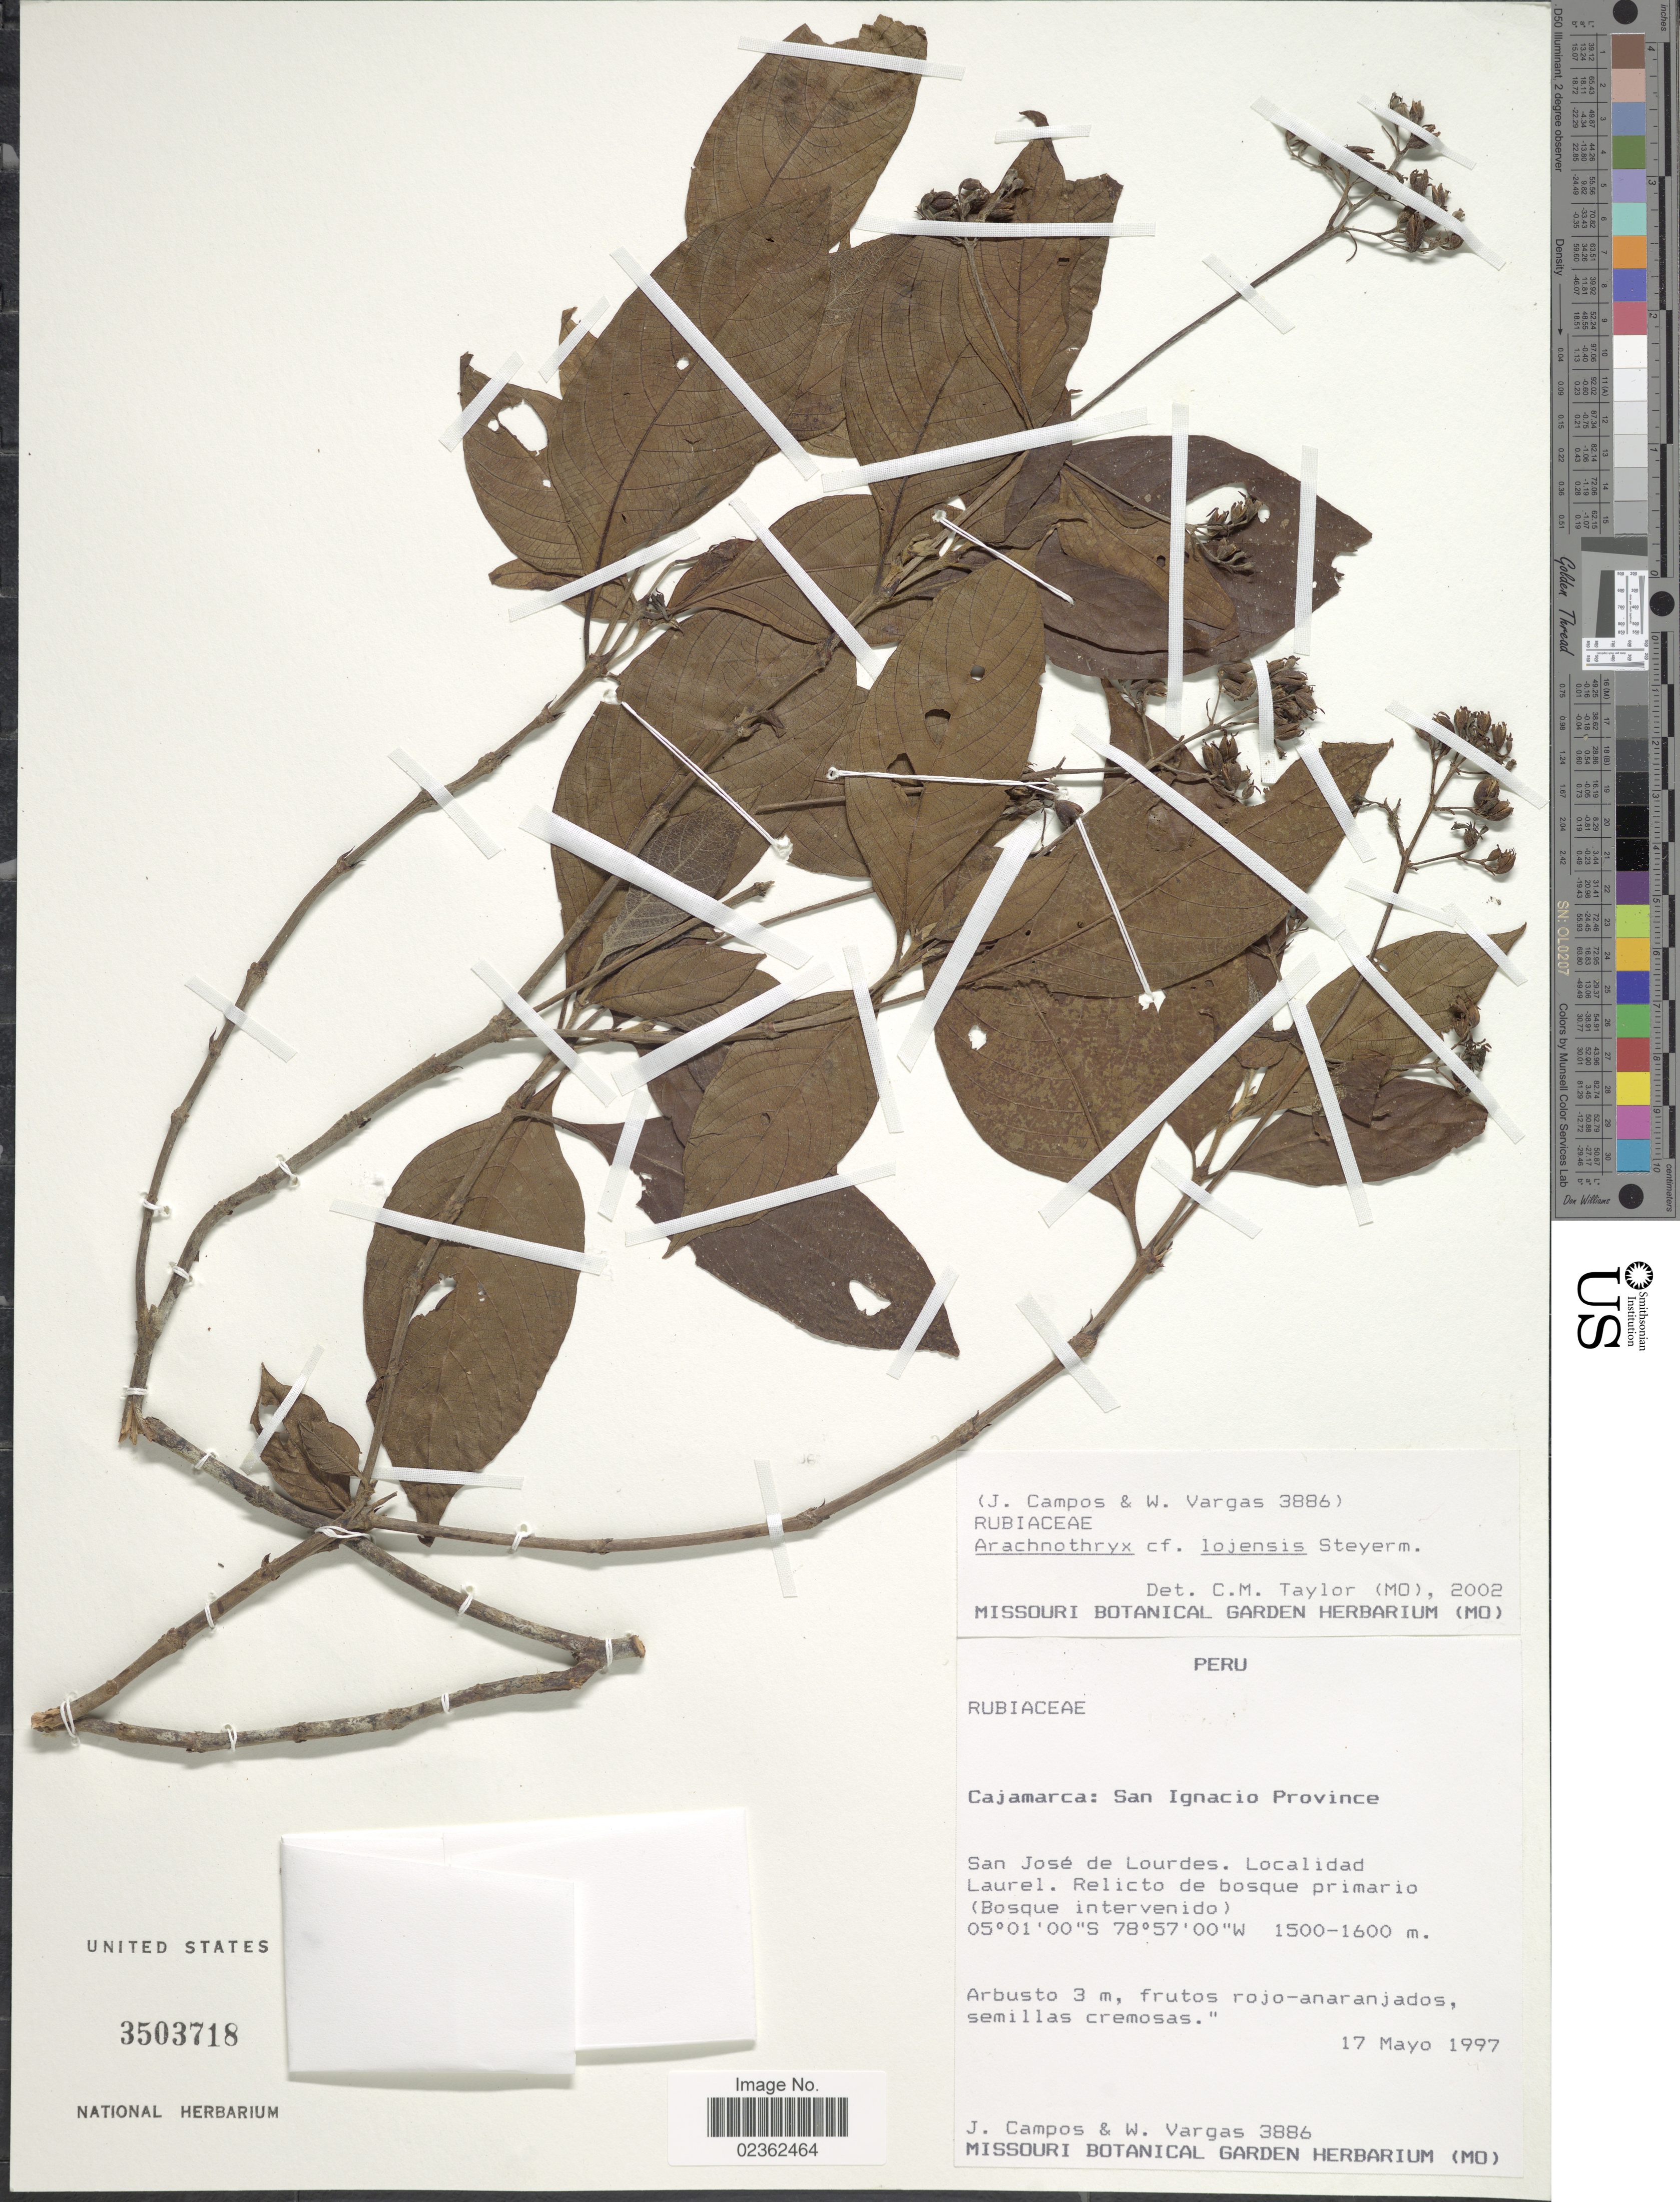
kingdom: Plantae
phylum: Tracheophyta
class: Magnoliopsida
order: Gentianales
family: Rubiaceae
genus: Arachnothryx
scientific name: Arachnothryx lojensis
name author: Steyerm.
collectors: J. Campos & W. Vargas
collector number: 3886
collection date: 1997-05-17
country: Peru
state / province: Cajamarca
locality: San Ignacio Province, San Jose de Lourdes, Localidad Laurel.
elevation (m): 1500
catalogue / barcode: US 3503718